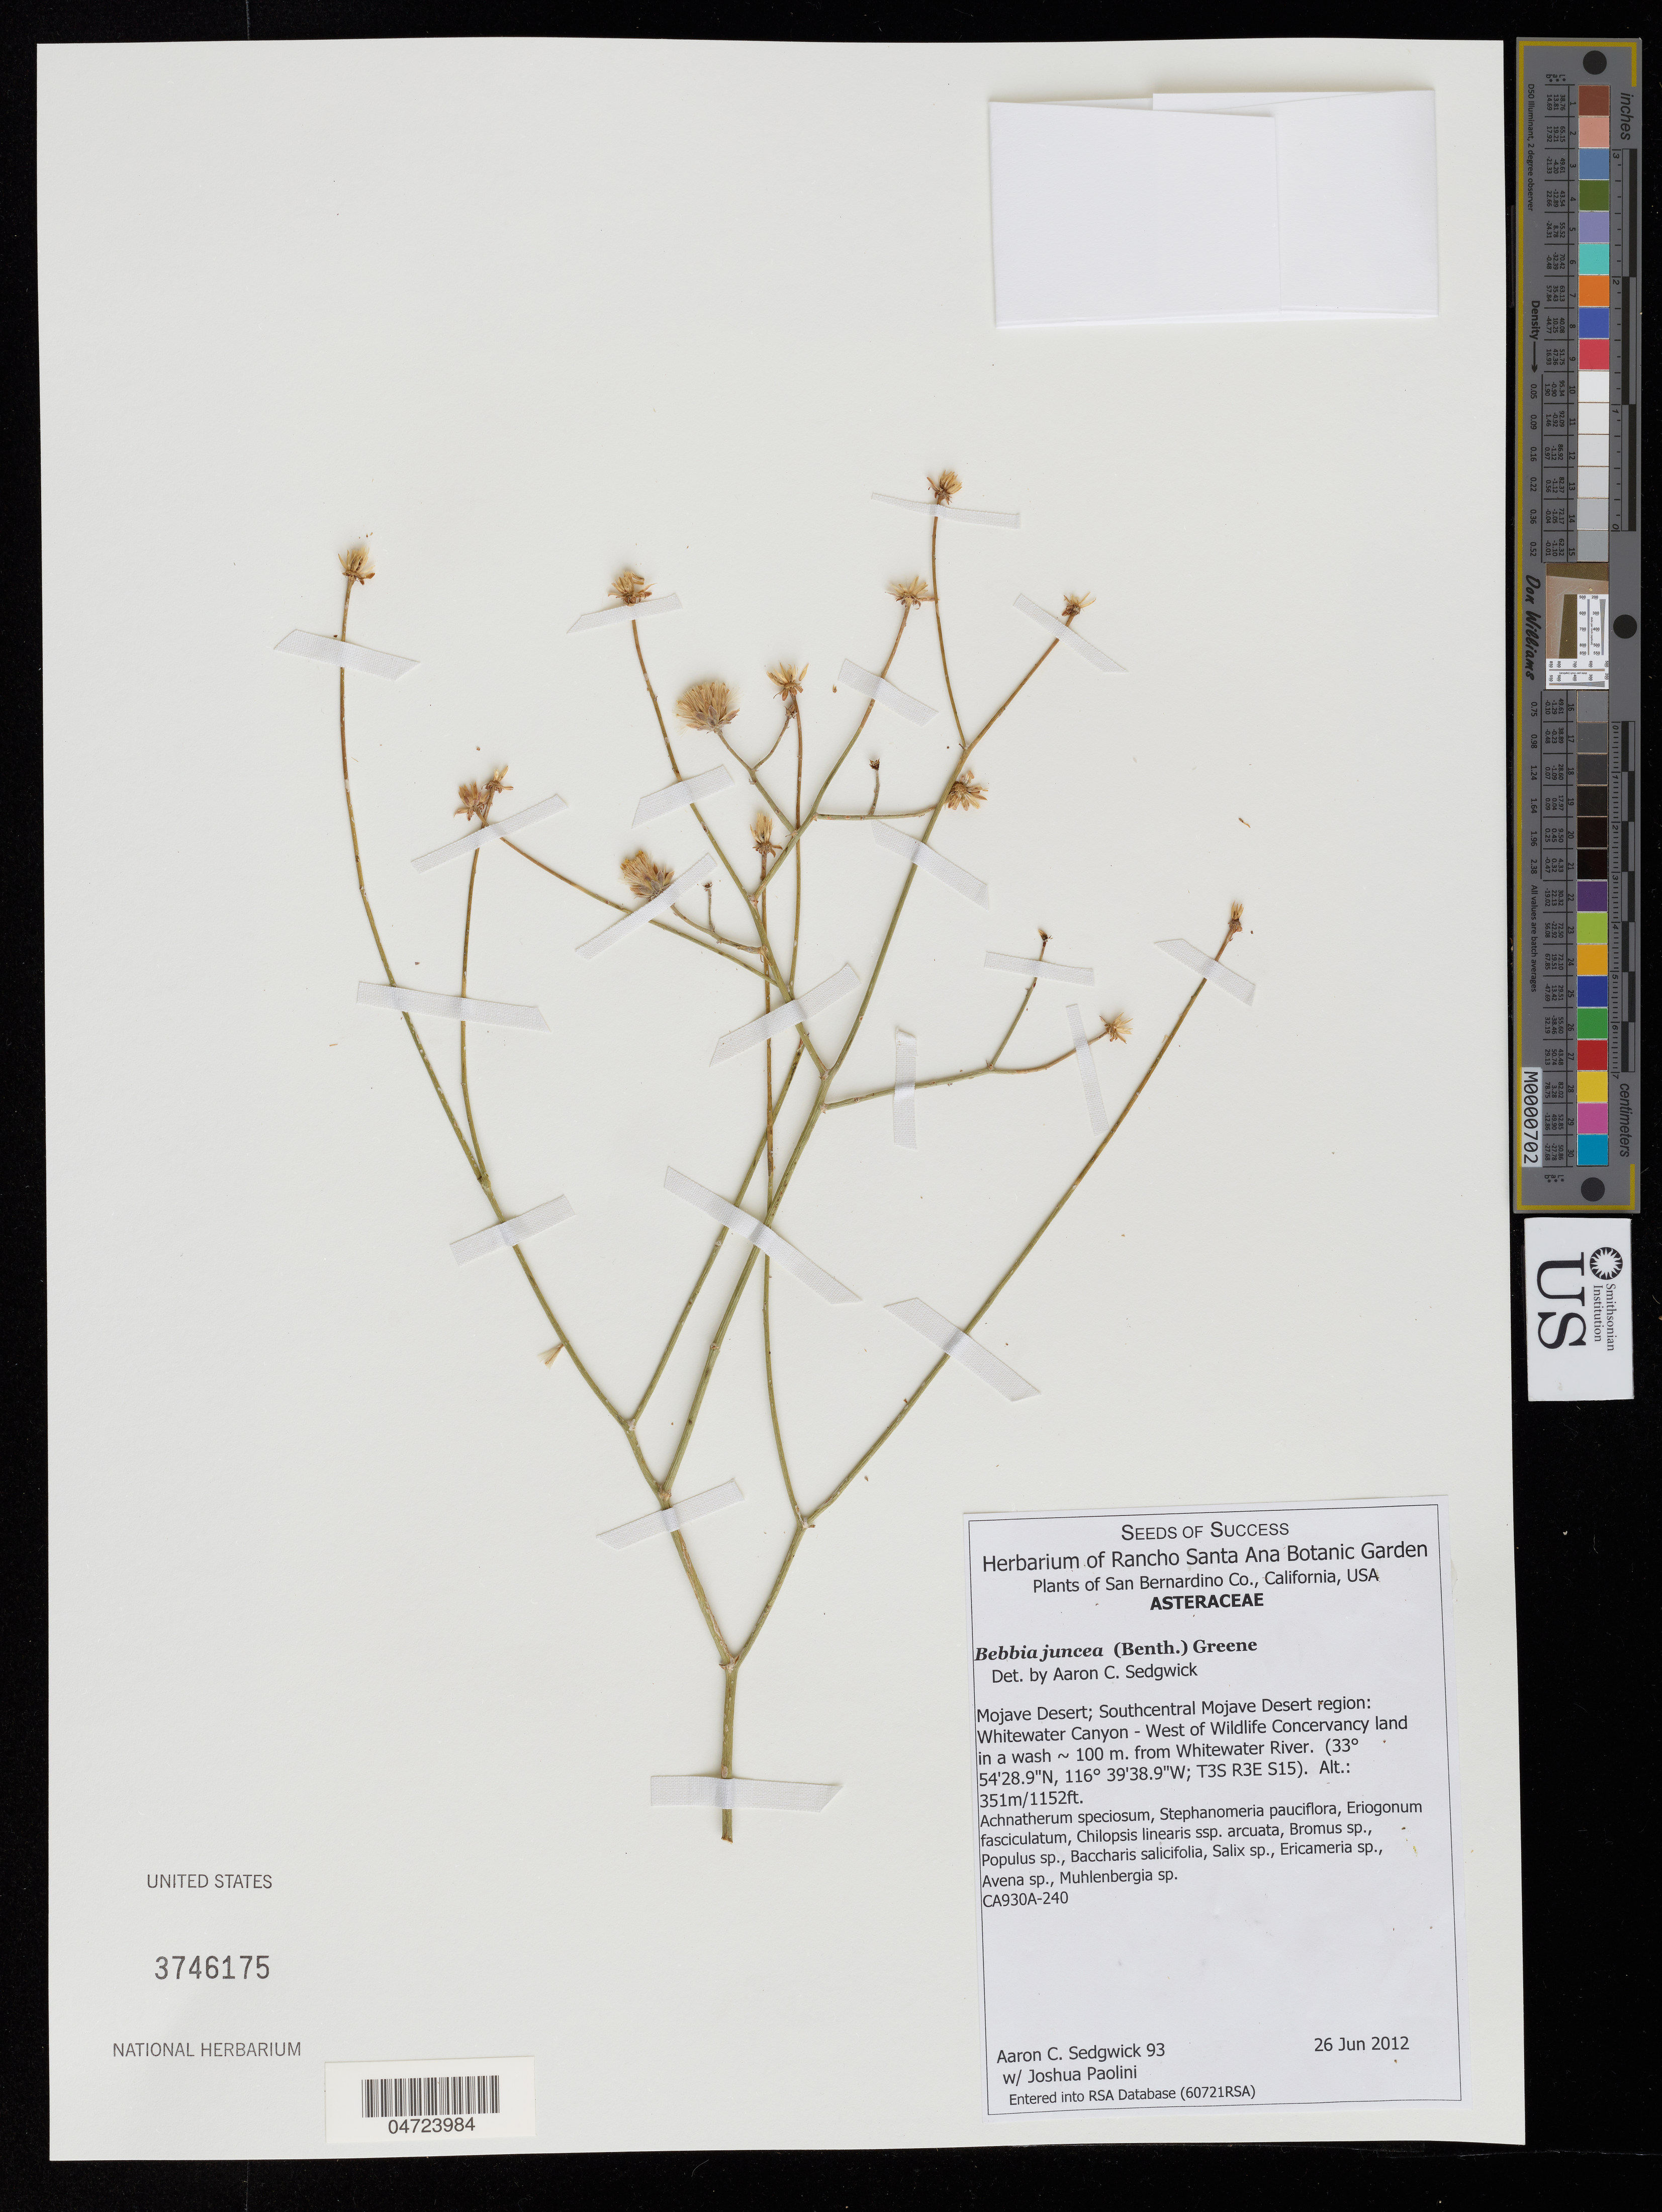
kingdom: Plantae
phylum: Tracheophyta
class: Magnoliopsida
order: Asterales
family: Asteraceae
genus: Bebbia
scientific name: Bebbia juncea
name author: (Benth.) Greene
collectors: A. Sedgwick & J. Paolini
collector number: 93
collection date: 2012-06-26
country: United States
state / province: California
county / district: San Bernardino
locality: San Bernardino Co. Mojave Desert; Southcentral Mojave Desert region: Whitewater Canyon - West of Wildlife Conservancy land in a wash ~ 100 m. from Whitewater River. (T3S R3E S15).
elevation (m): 351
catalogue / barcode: US 3746175